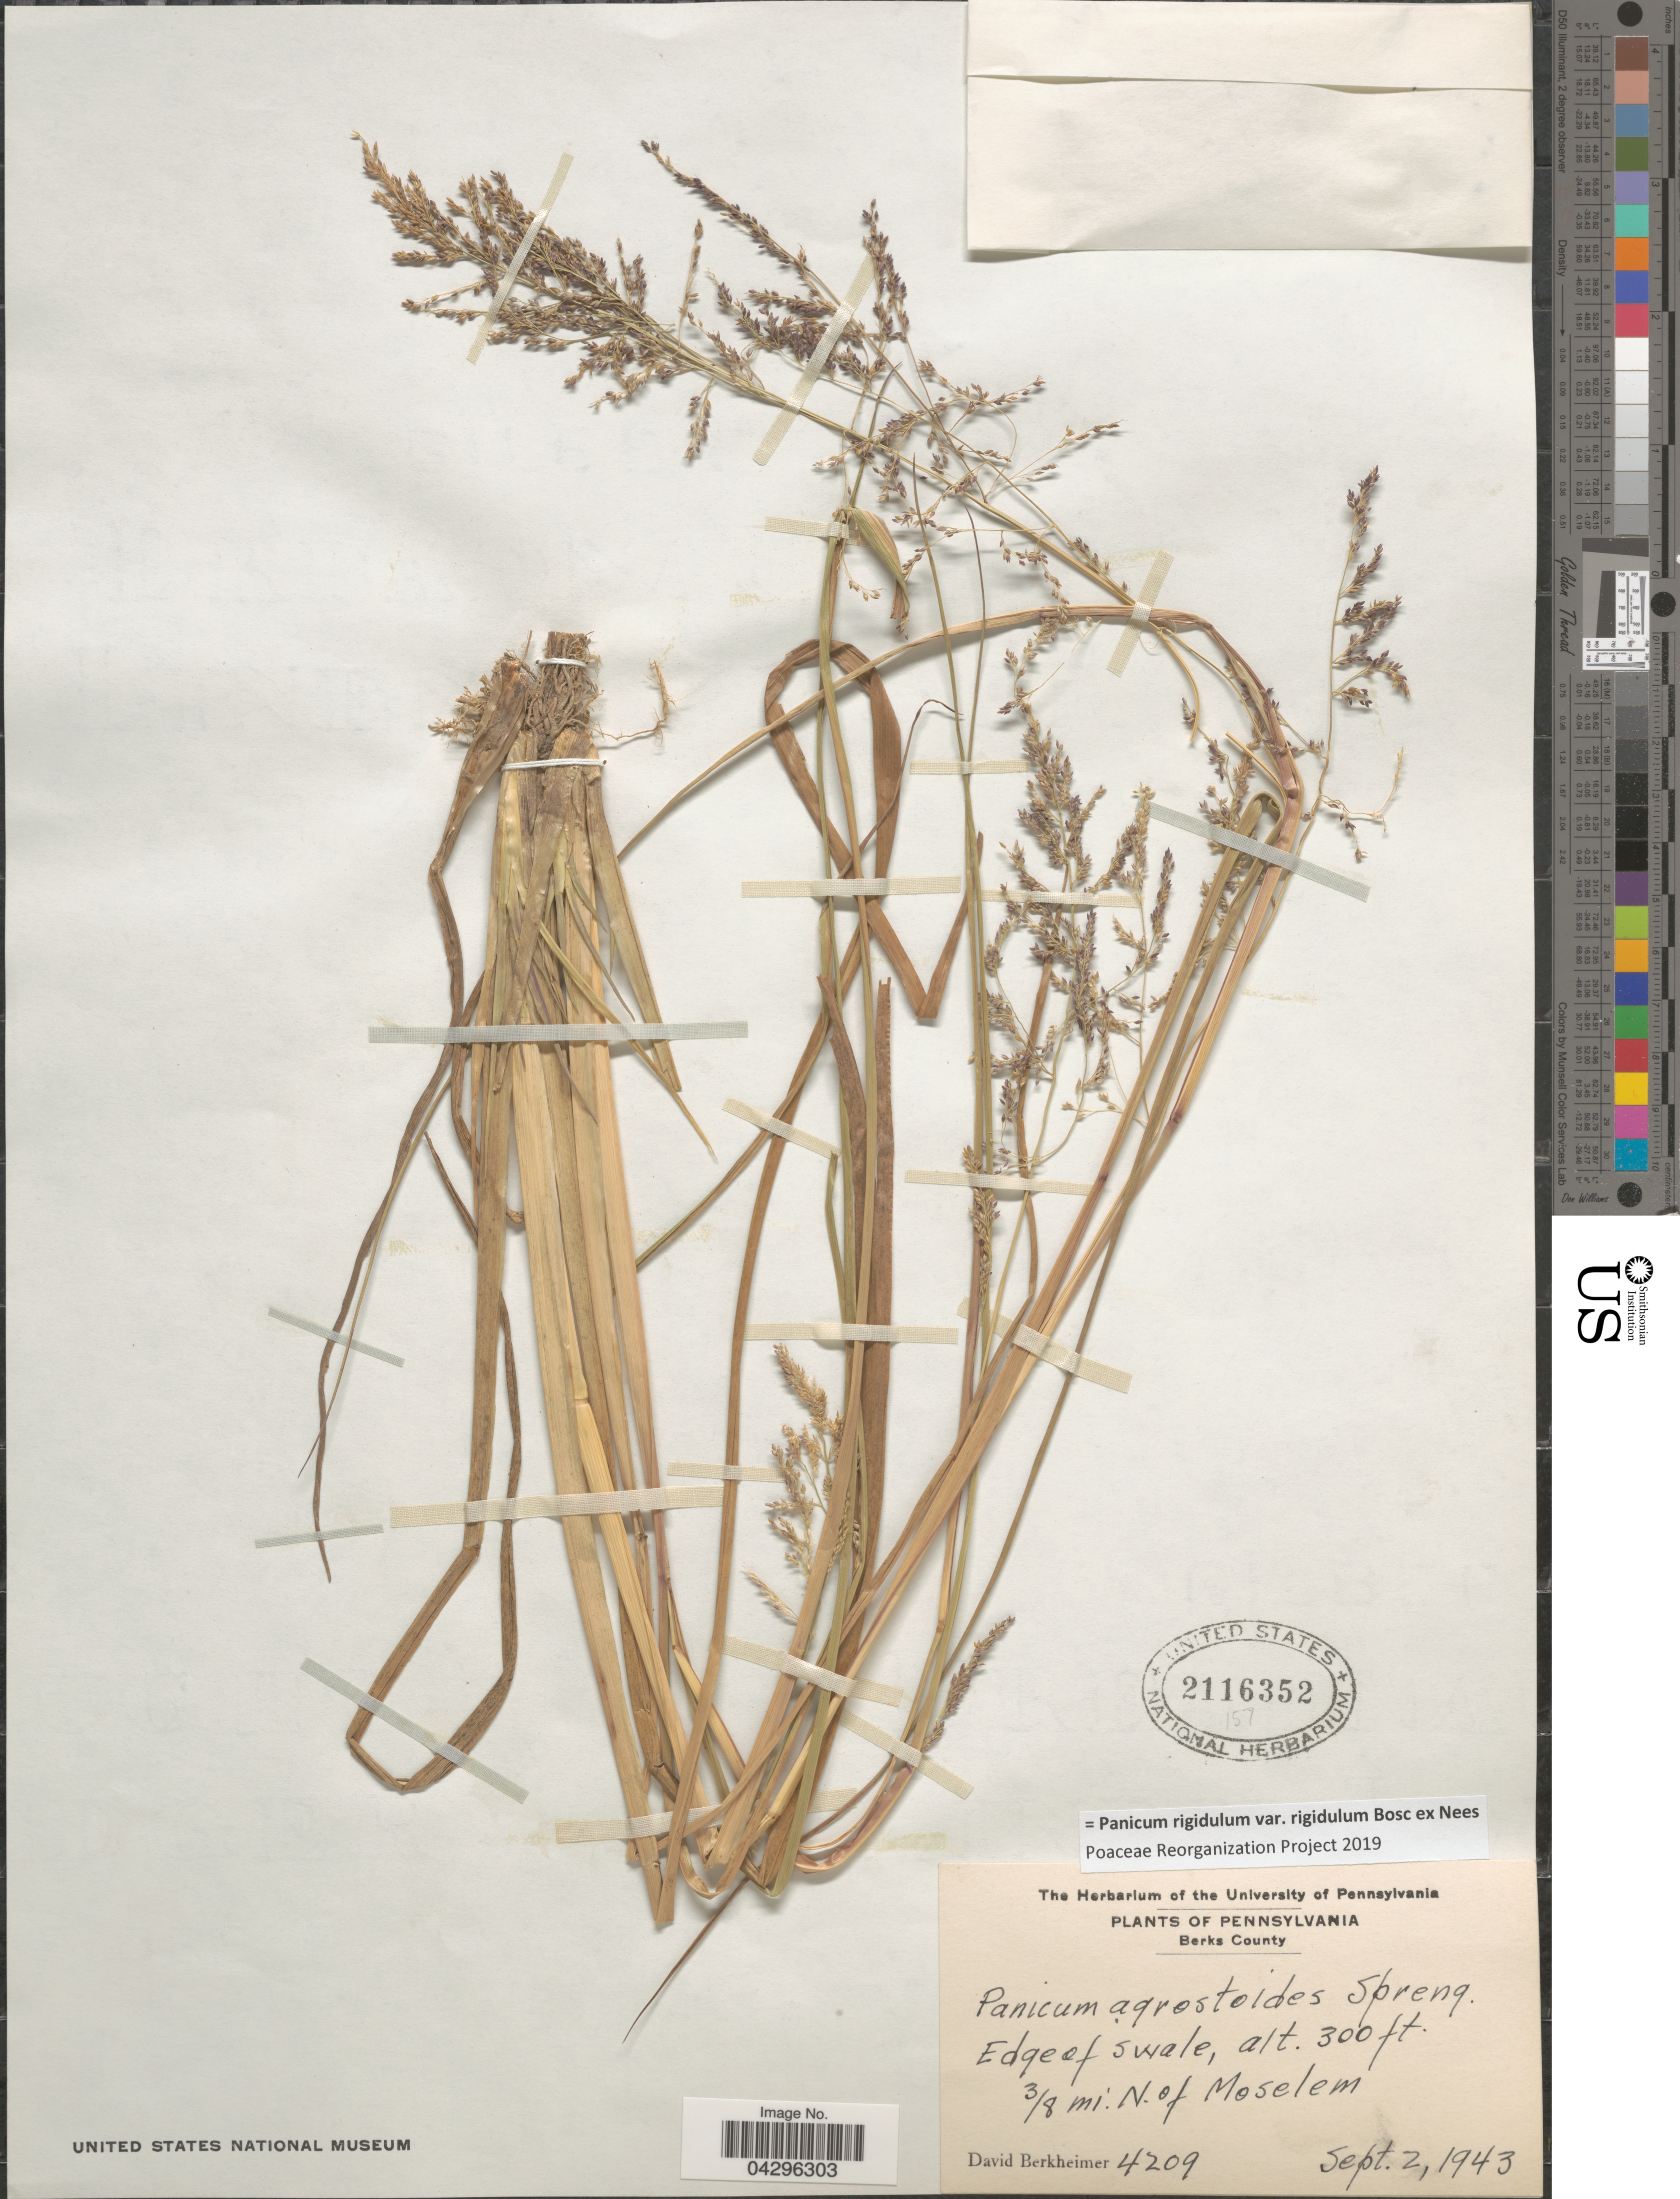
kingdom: Plantae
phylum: Tracheophyta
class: Liliopsida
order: Poales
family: Poaceae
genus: Panicum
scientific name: Panicum rigidulum var. rigidulum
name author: Bosc ex Nees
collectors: D. Berkheimer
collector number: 4209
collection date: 1943-09-02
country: United States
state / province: Pennsylvania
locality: Berks County. Edge of Swale. 3/8 mi. N. of Moselem.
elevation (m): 91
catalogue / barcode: US 2116352